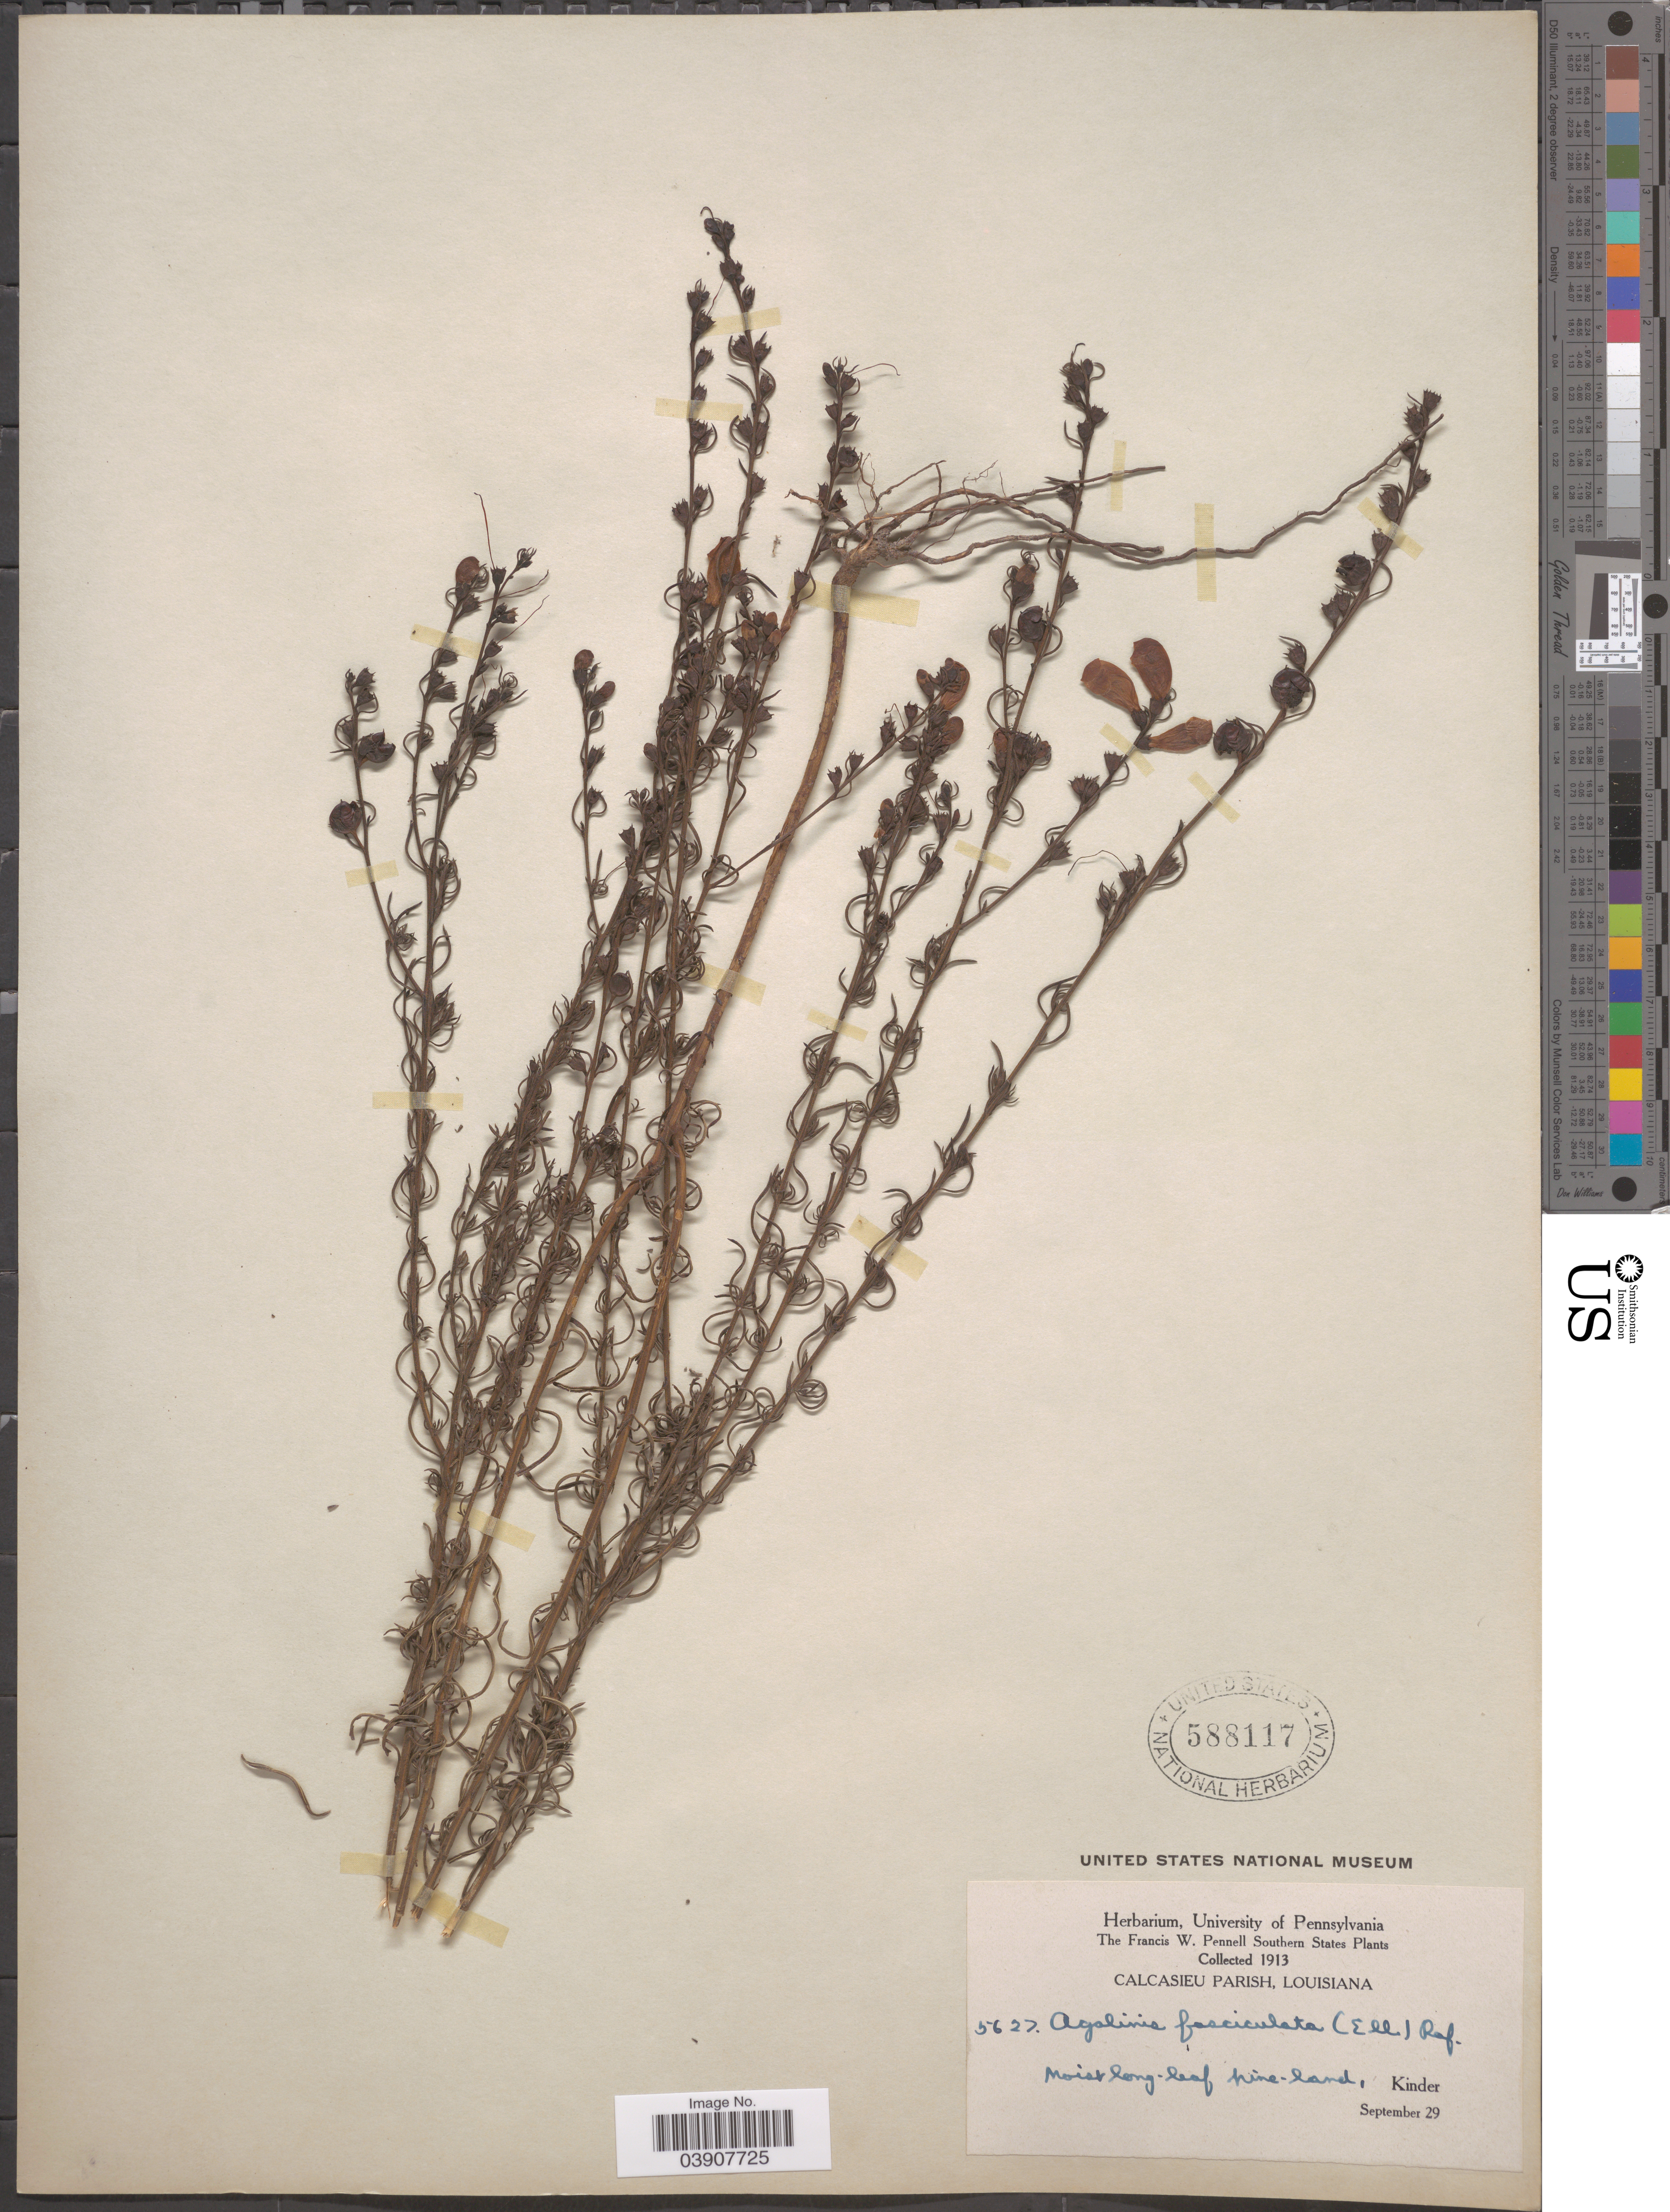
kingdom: Plantae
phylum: Tracheophyta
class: Magnoliopsida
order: Lamiales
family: Orobanchaceae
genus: Agalinis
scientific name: Agalinis fasciculata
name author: (Elliott) Raf.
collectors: F. W. Pennell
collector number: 5627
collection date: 1913-09-29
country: United States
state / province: Louisiana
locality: Southern States. Calcasieu Parish. Kinder.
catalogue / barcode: US 588117